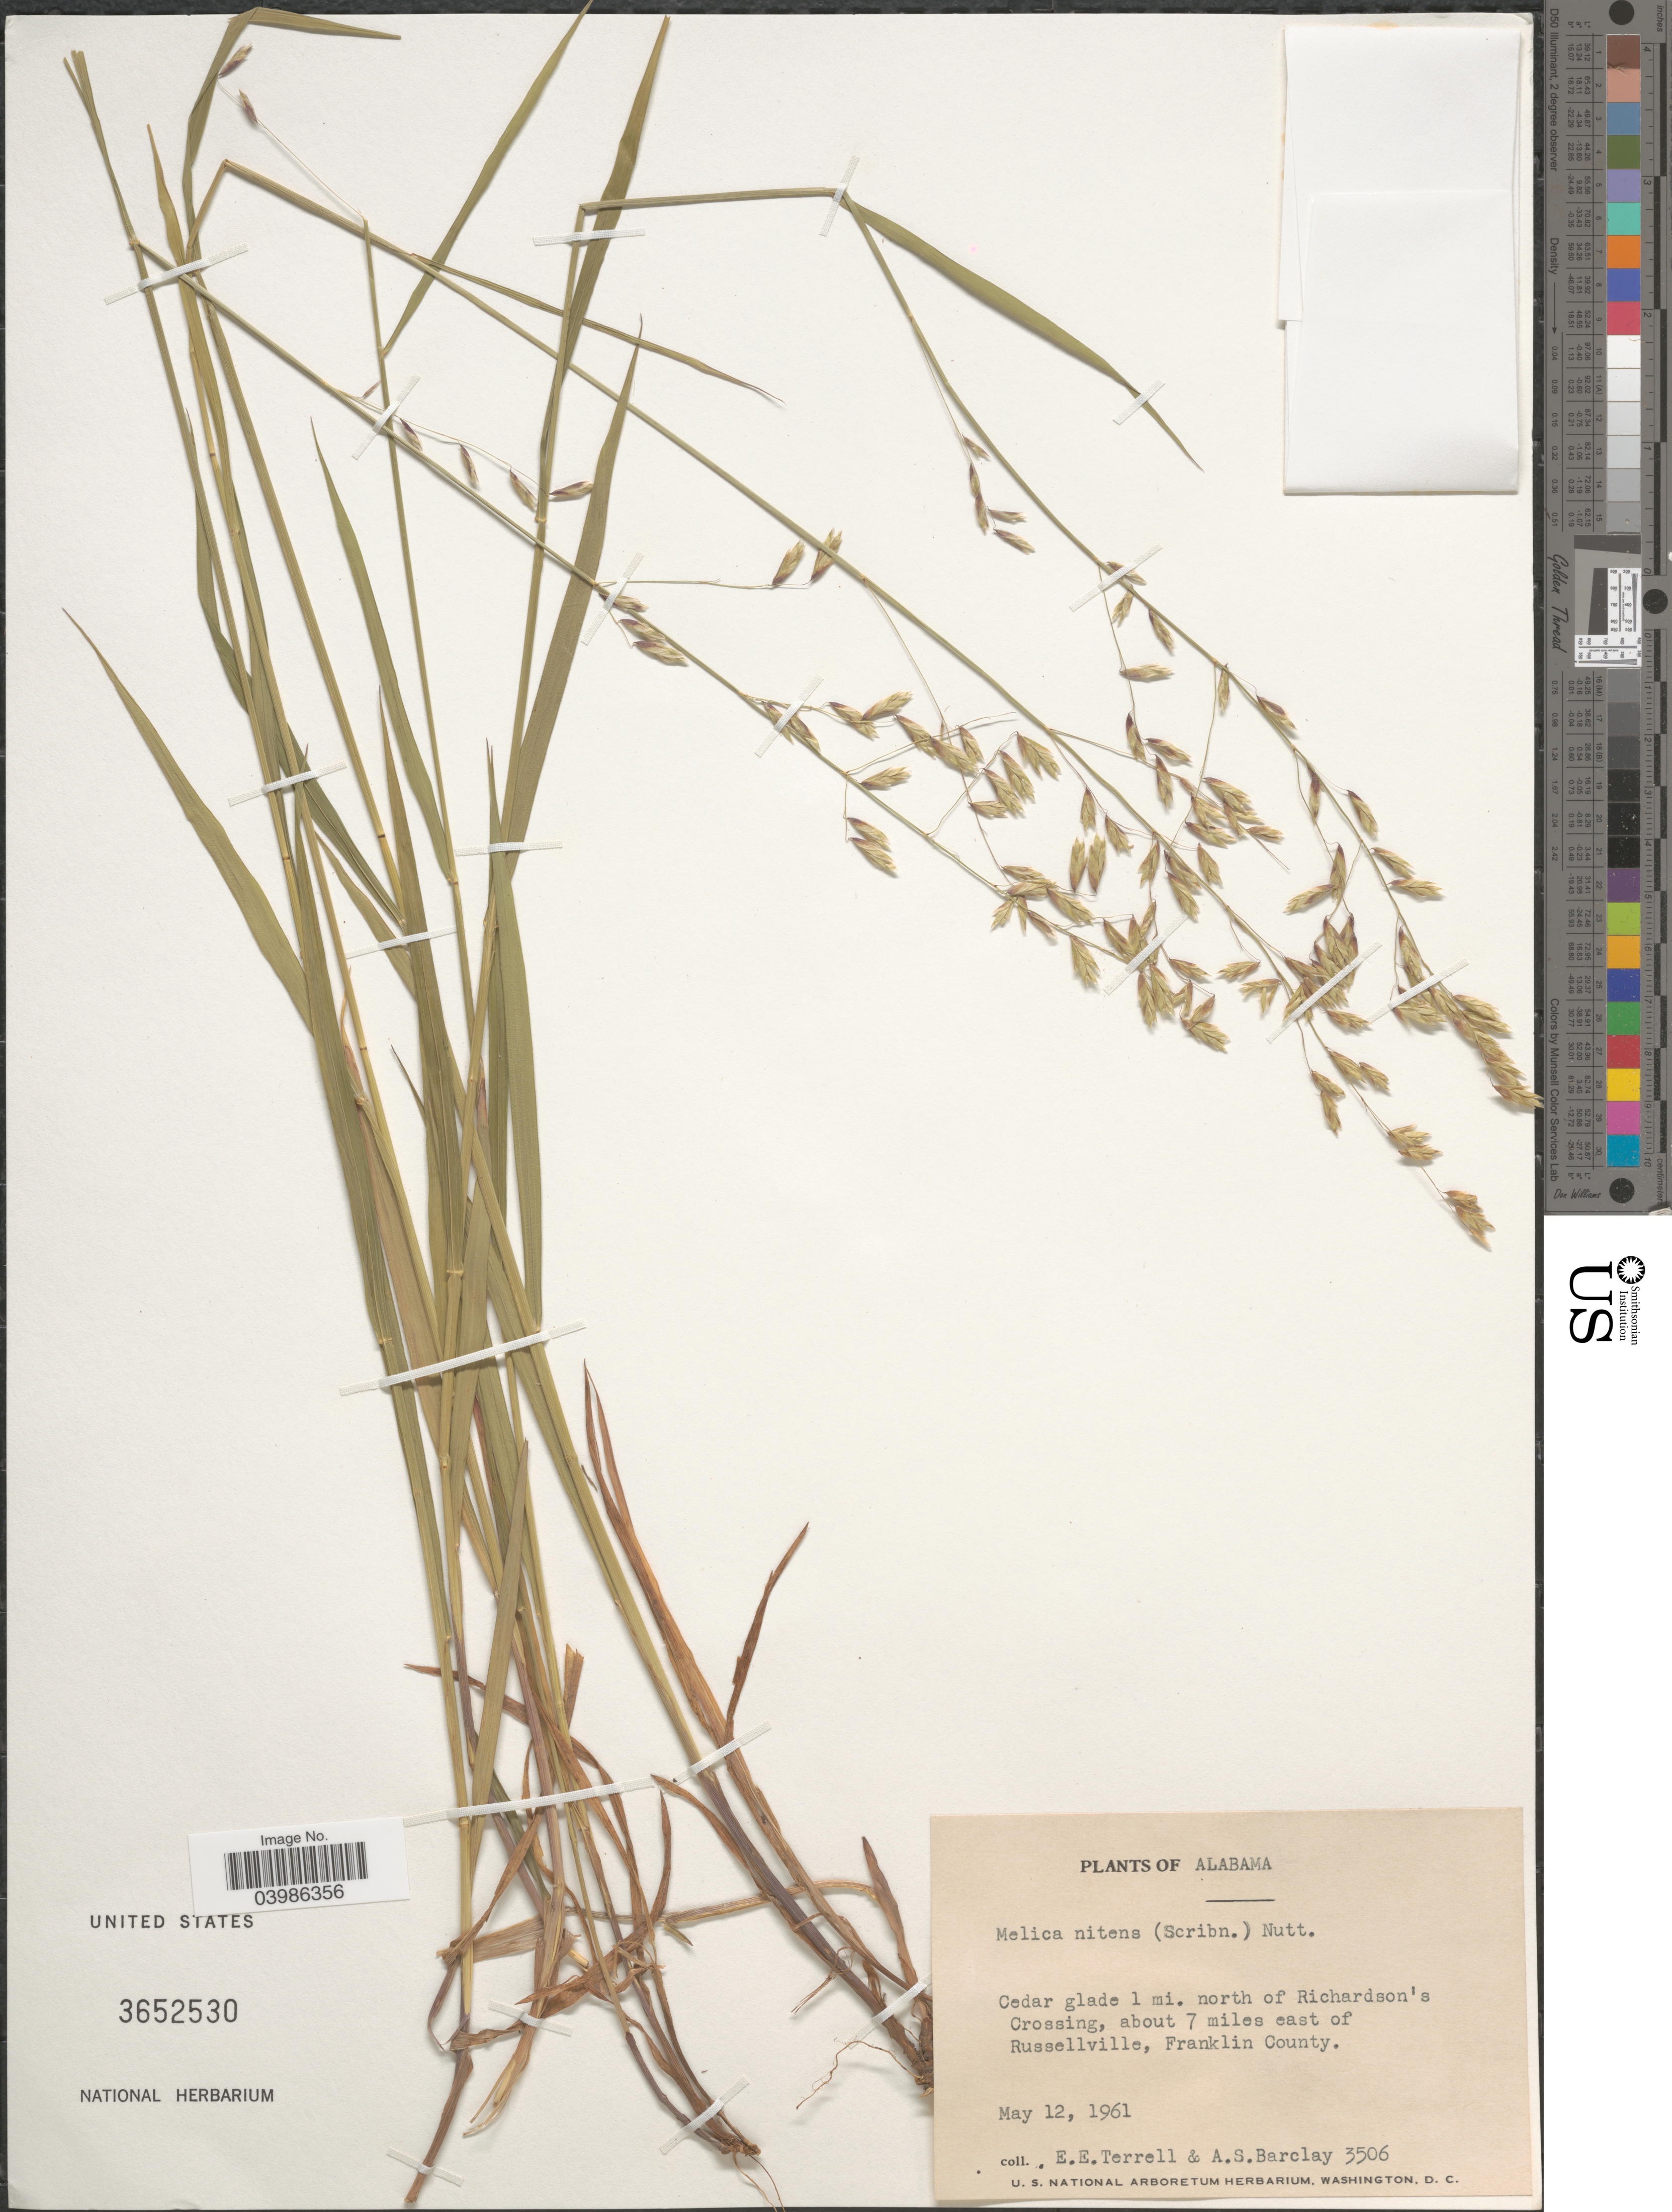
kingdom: Plantae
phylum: Tracheophyta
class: Liliopsida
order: Poales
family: Poaceae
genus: Melica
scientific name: Melica nitens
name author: (Scribn.) Nutt. ex Piper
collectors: E. E. Terrell & A. S. Barclay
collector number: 3506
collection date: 1961-05-12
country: United States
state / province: Alabama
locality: Cedar glade 1 mi. north of Richardson's Crossing, about 7 miles east of Russelville, Franklin County.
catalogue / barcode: US 3652530